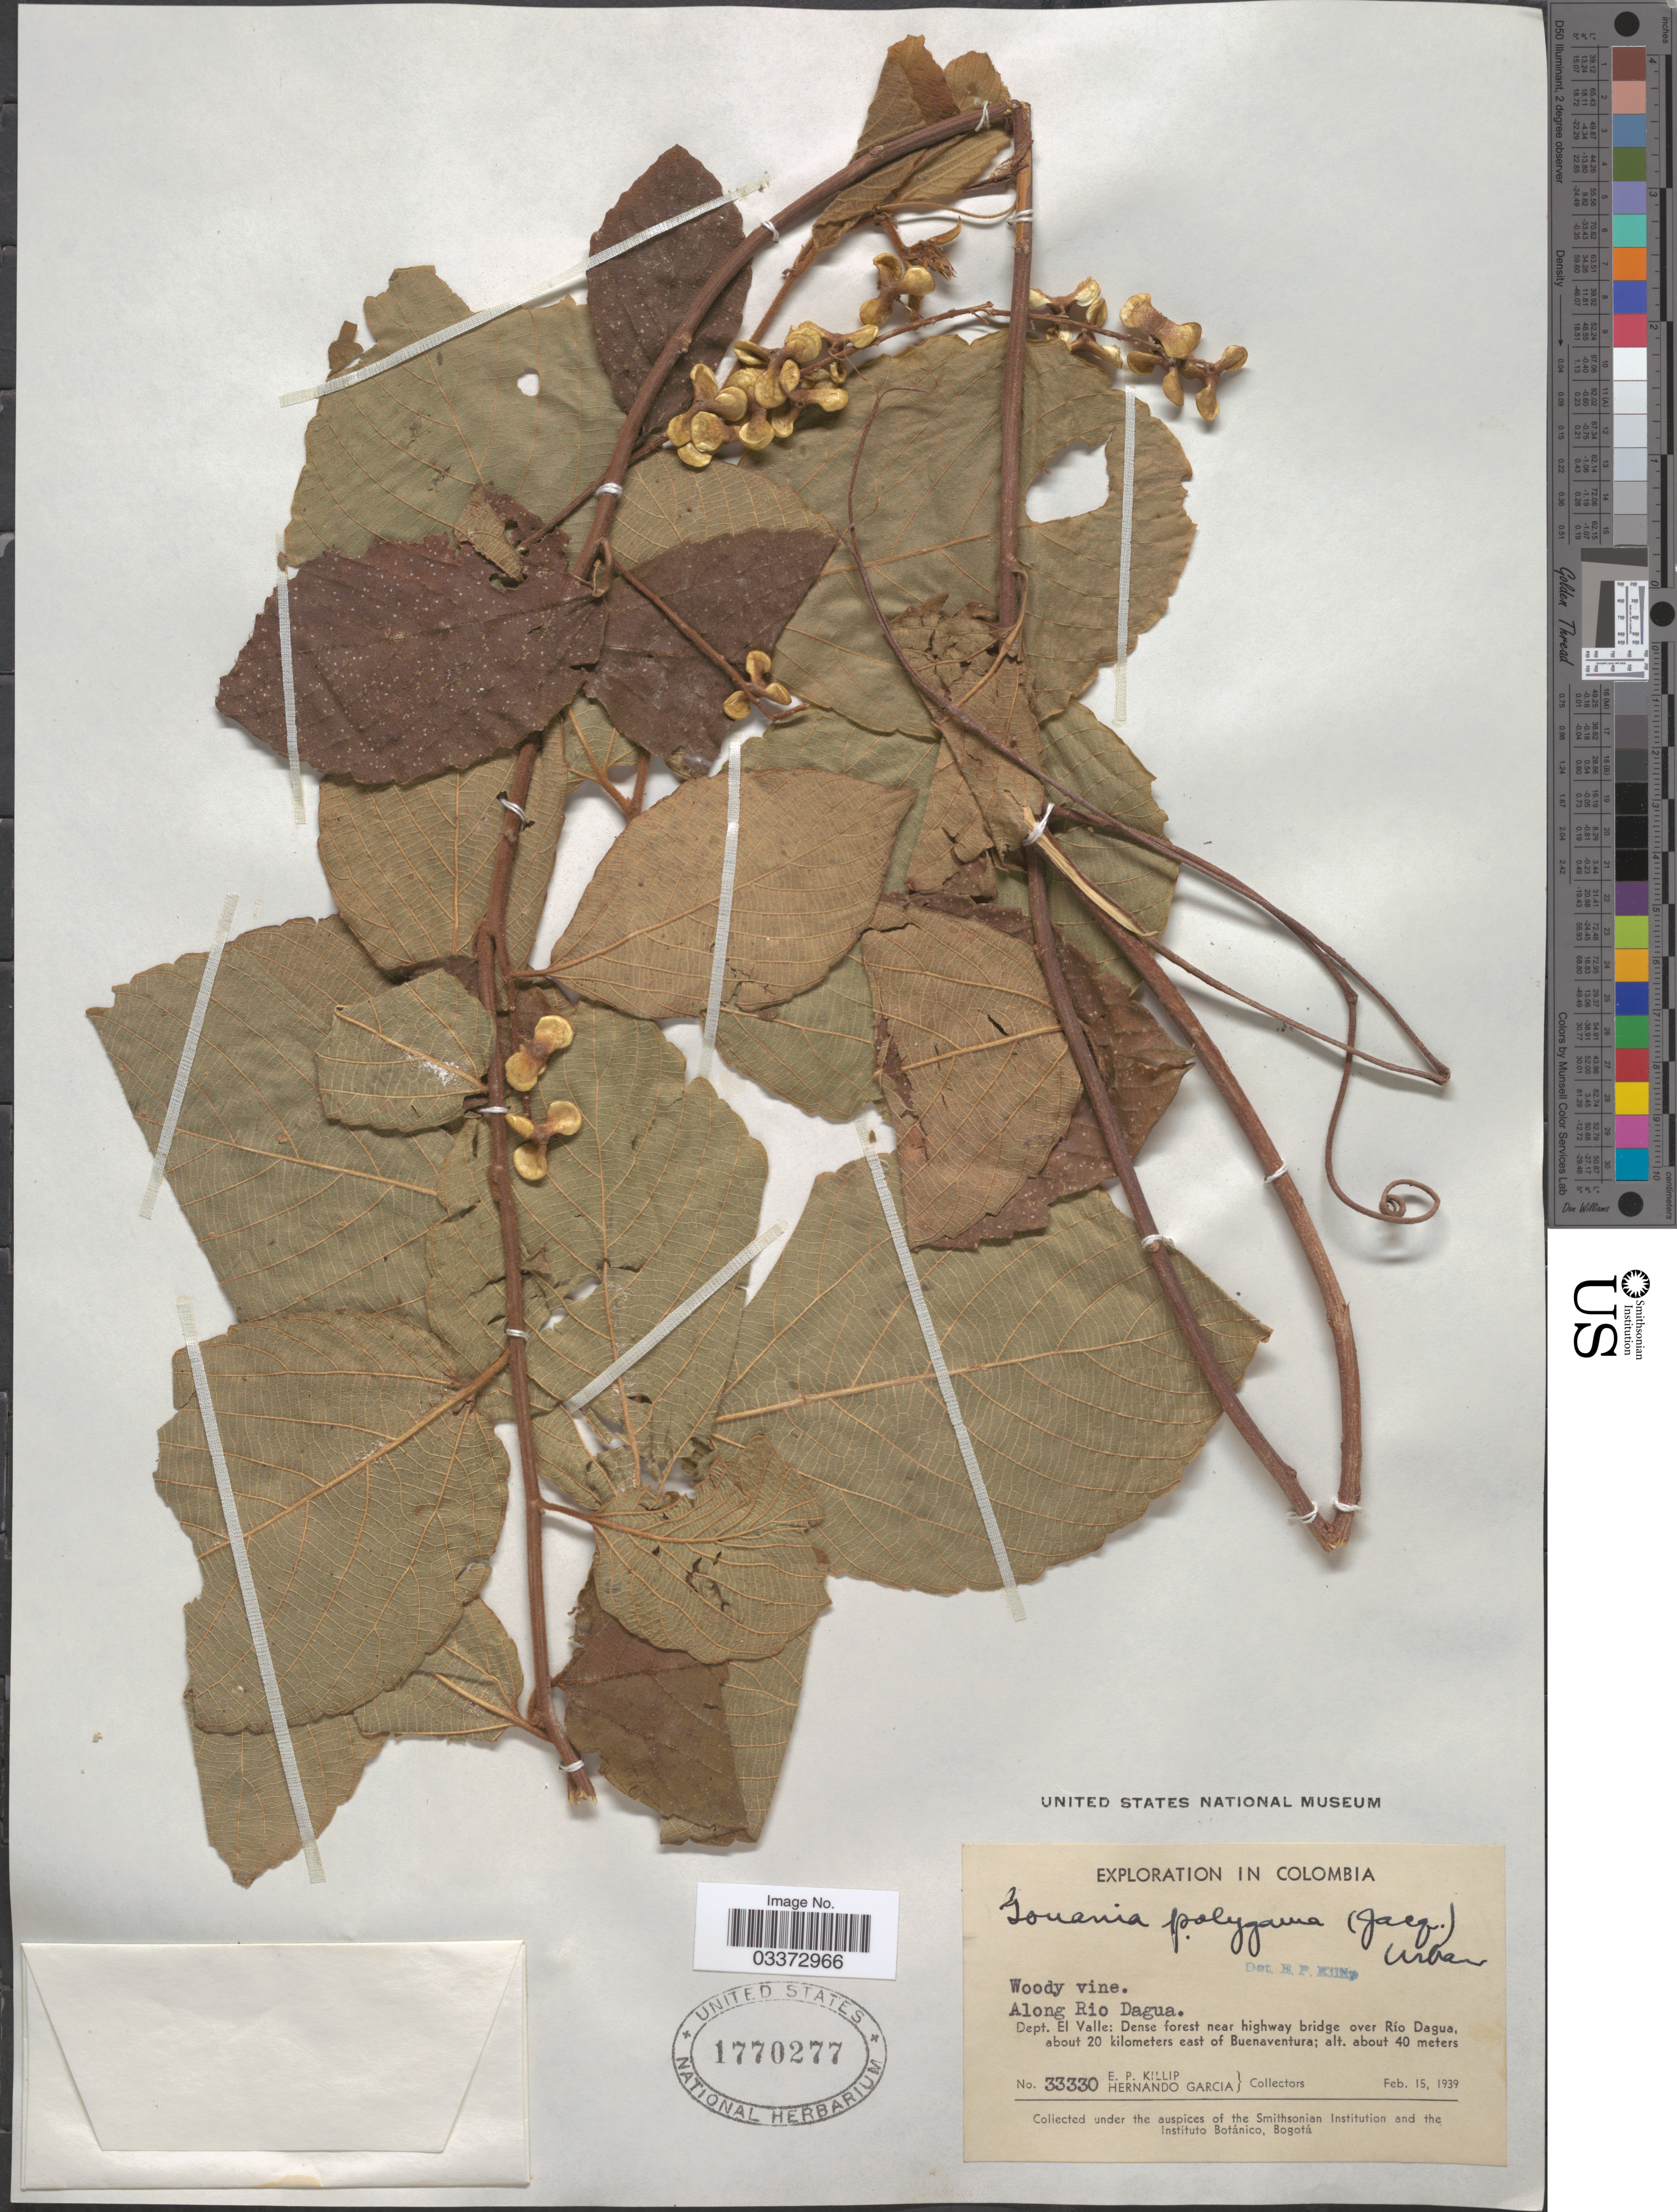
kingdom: Plantae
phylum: Tracheophyta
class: Magnoliopsida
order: Rosales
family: Rhamnaceae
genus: Gouania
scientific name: Gouania polygama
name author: (Jacq.) Urb.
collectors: E. P. Killip & H. Garcia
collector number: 33330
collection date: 1939-02-15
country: Colombia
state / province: Valle del Cauca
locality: Along Rio Dagua. Dept. El Valle: Dense forest near highway bridge over Río Dagua, about 20 kilometers east of Buenaventura.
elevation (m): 40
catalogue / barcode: US 1770277